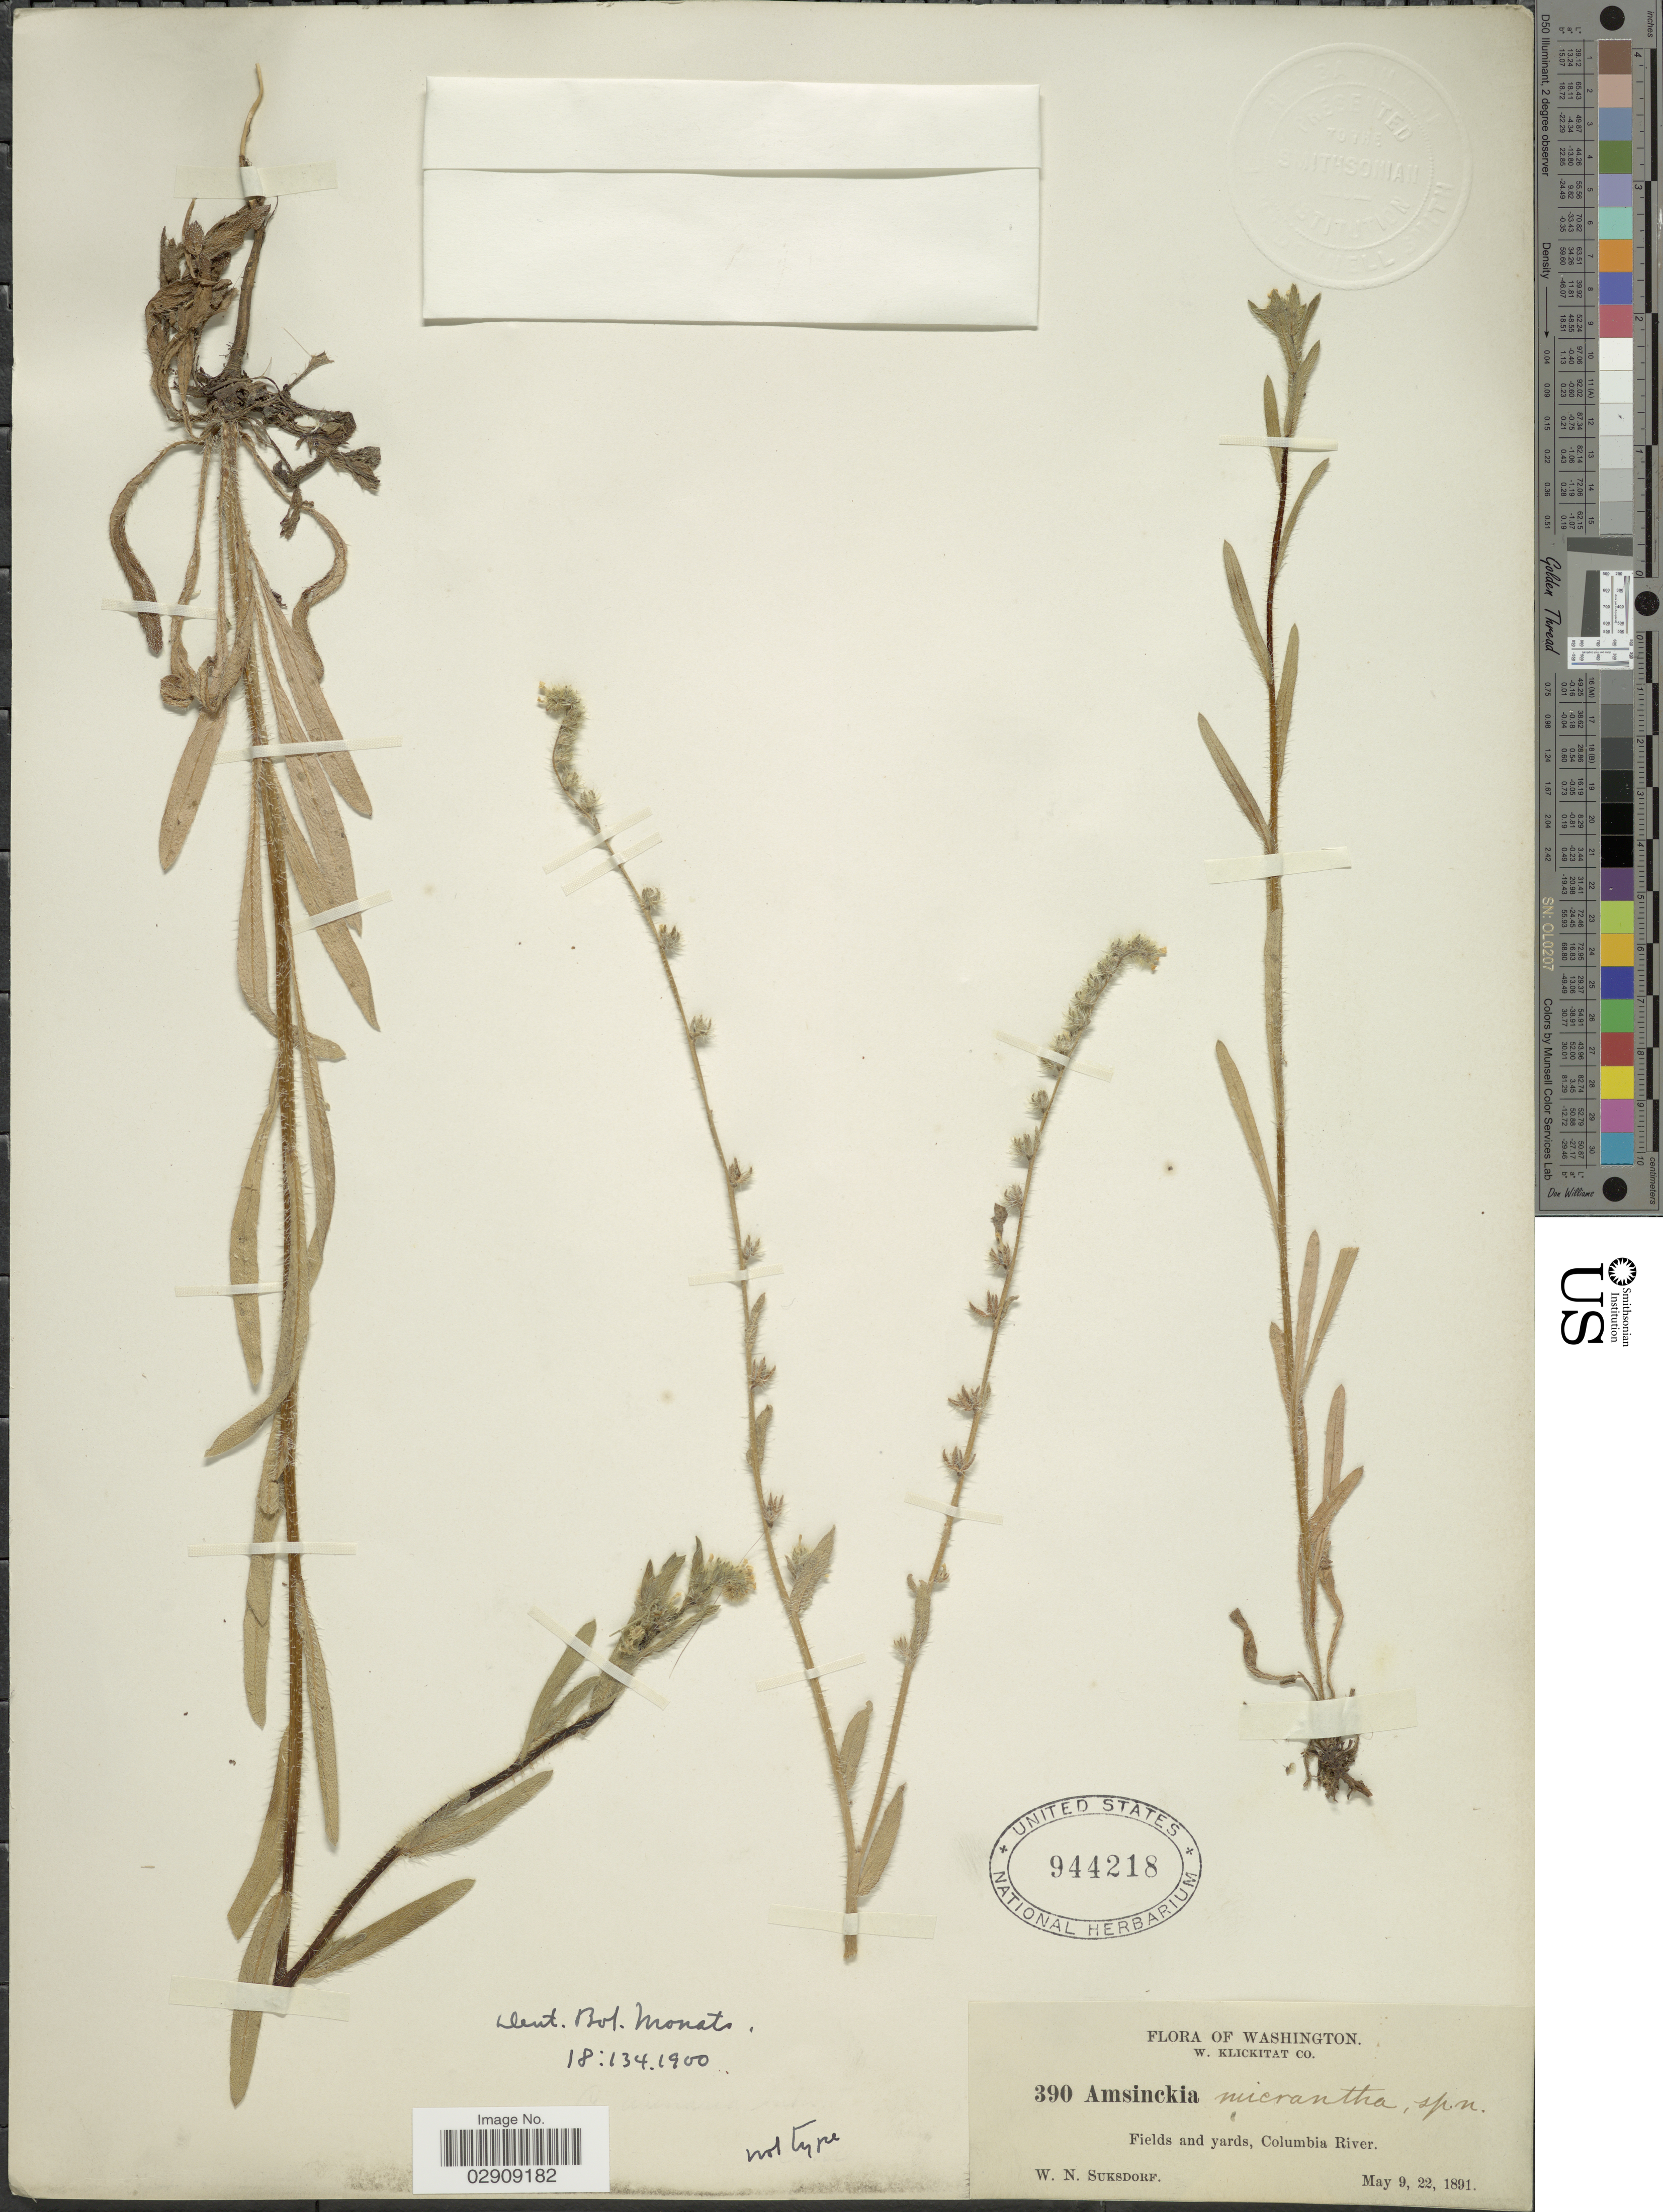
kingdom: Plantae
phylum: Tracheophyta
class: Magnoliopsida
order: Boraginales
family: Boraginaceae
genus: Amsinckia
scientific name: Amsinckia menziesii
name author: A. Nelson & J.F. Macbr.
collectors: W. N. Suksdorf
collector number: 390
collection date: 1891-05-09/1891-05-22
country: United States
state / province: Washington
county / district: Klickitat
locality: W. Klickitat Co. Fields and yards, Columbia River.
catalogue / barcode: US 944218